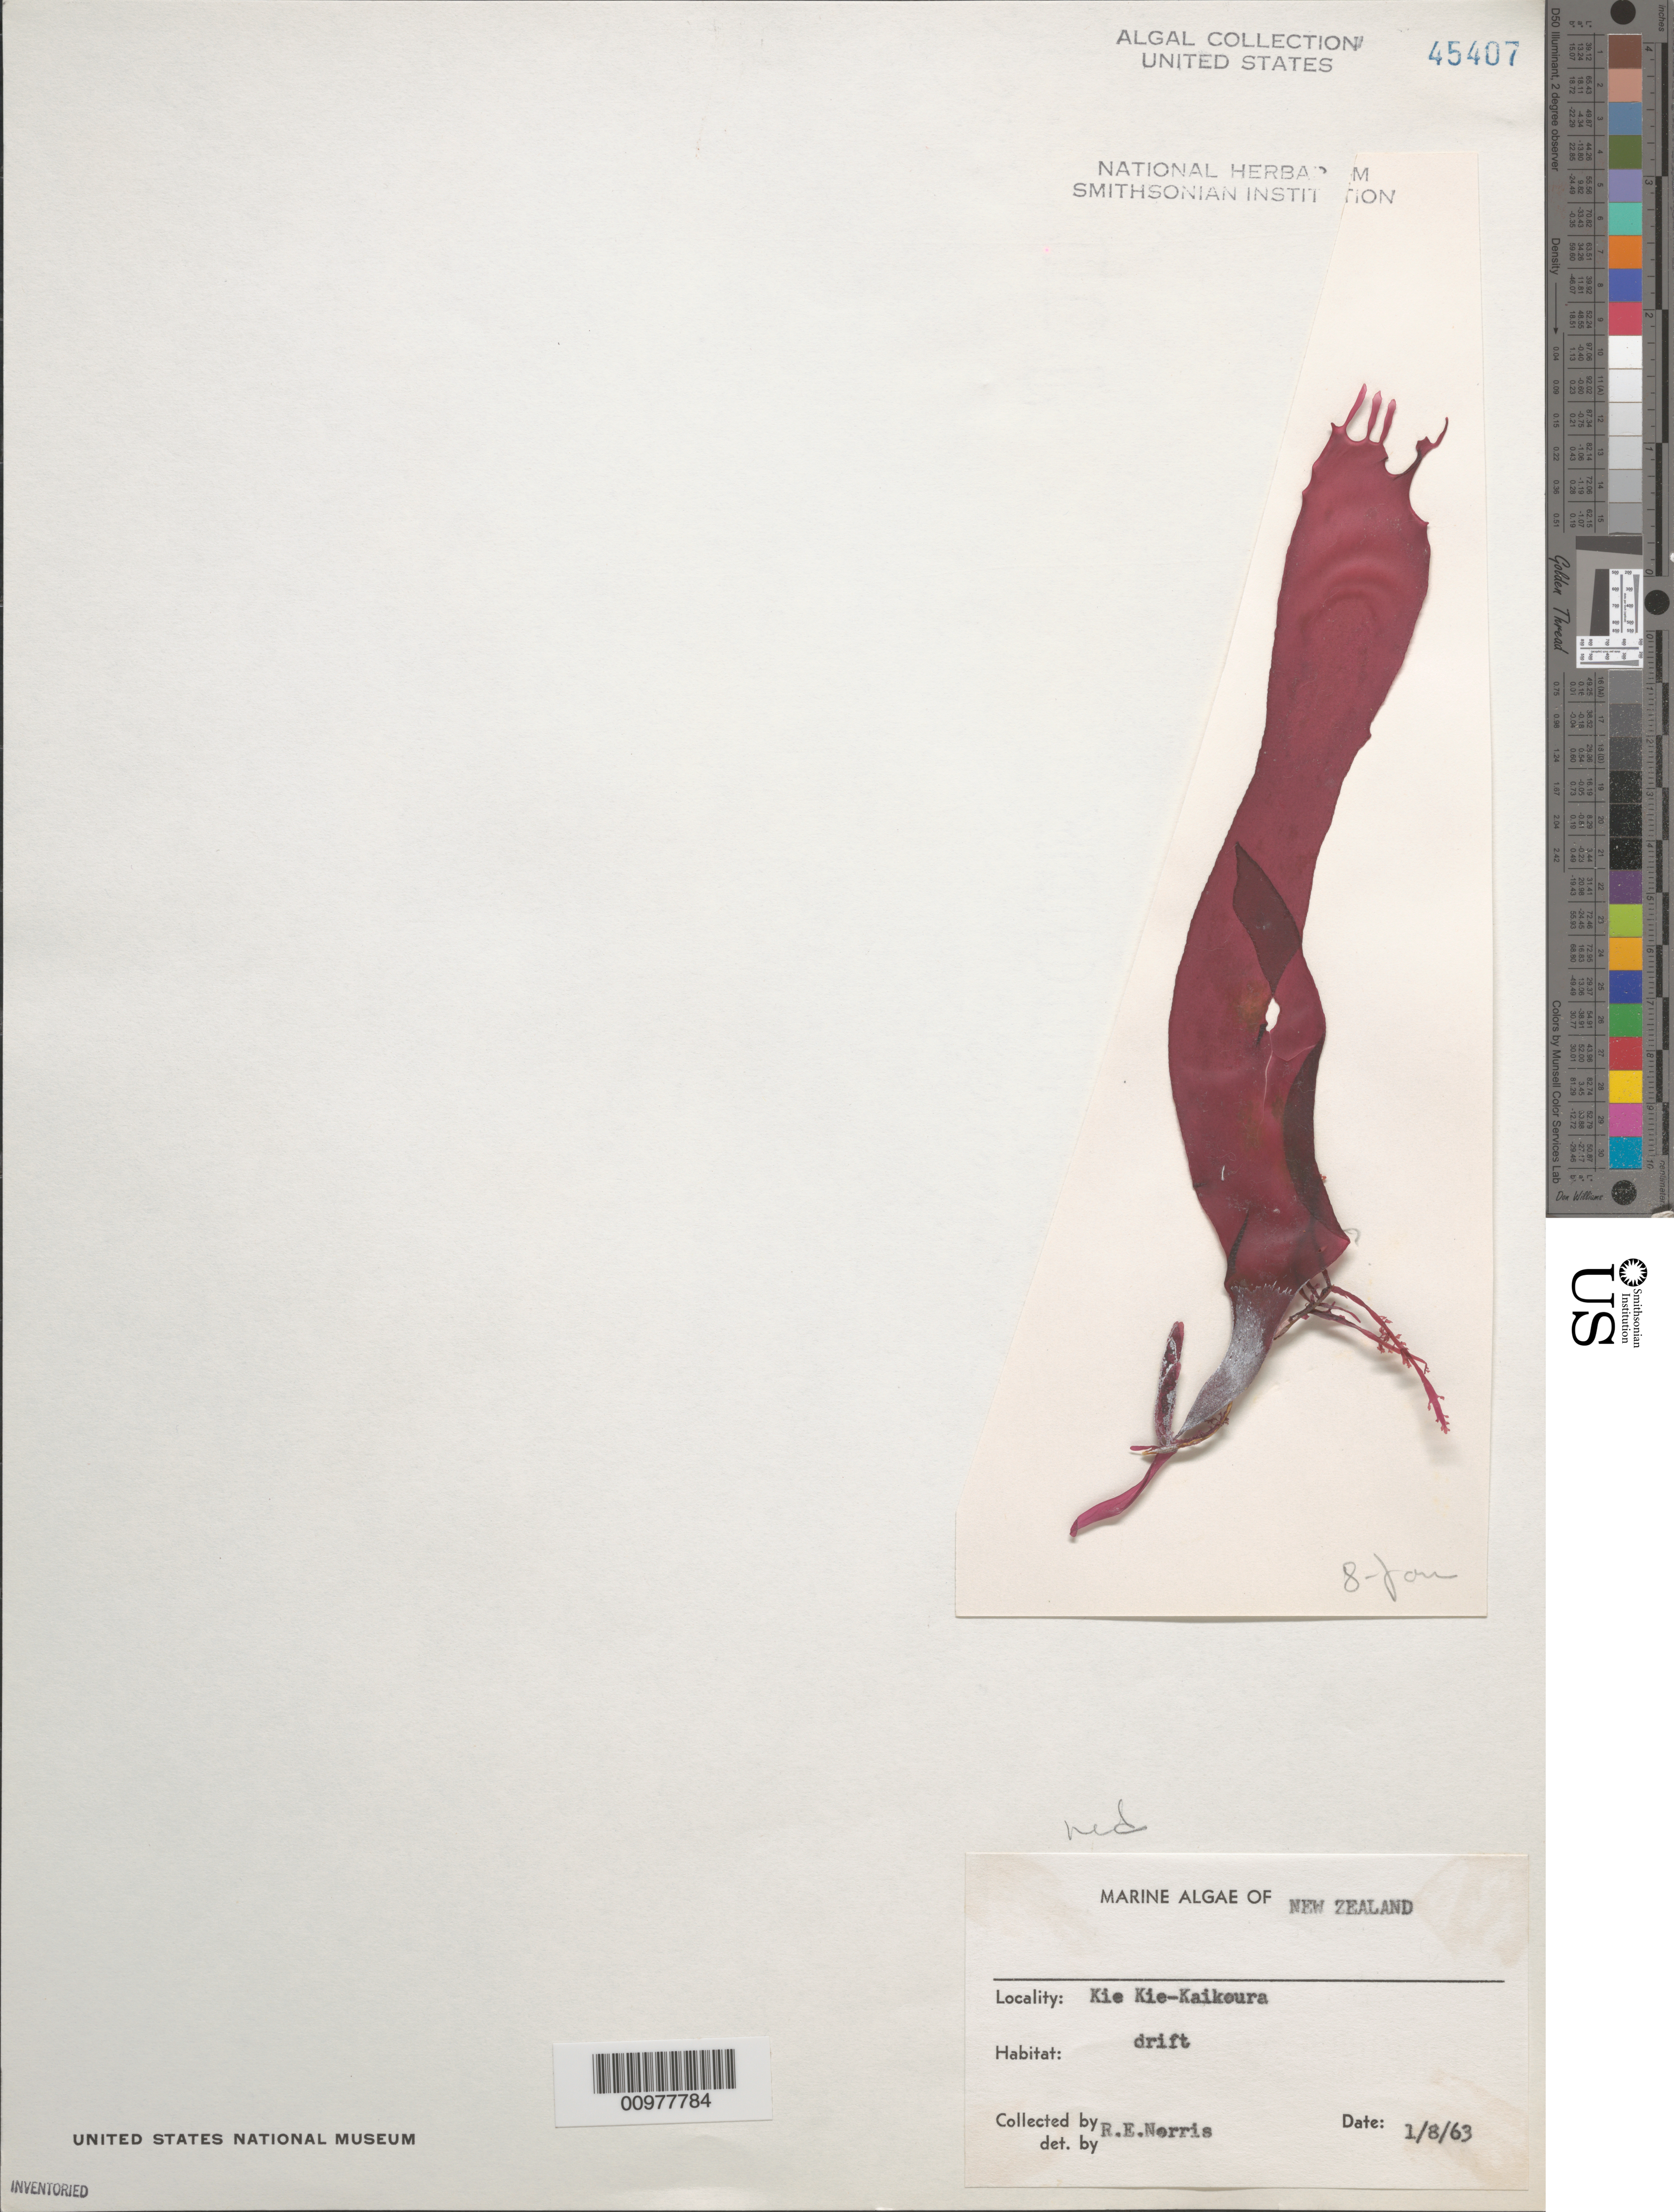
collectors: R. E. Norris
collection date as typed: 08 Jan 1963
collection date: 1963-01-08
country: New Zealand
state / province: Canterbury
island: South Island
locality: Kie Kie-Kaikoura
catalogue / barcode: US 45407